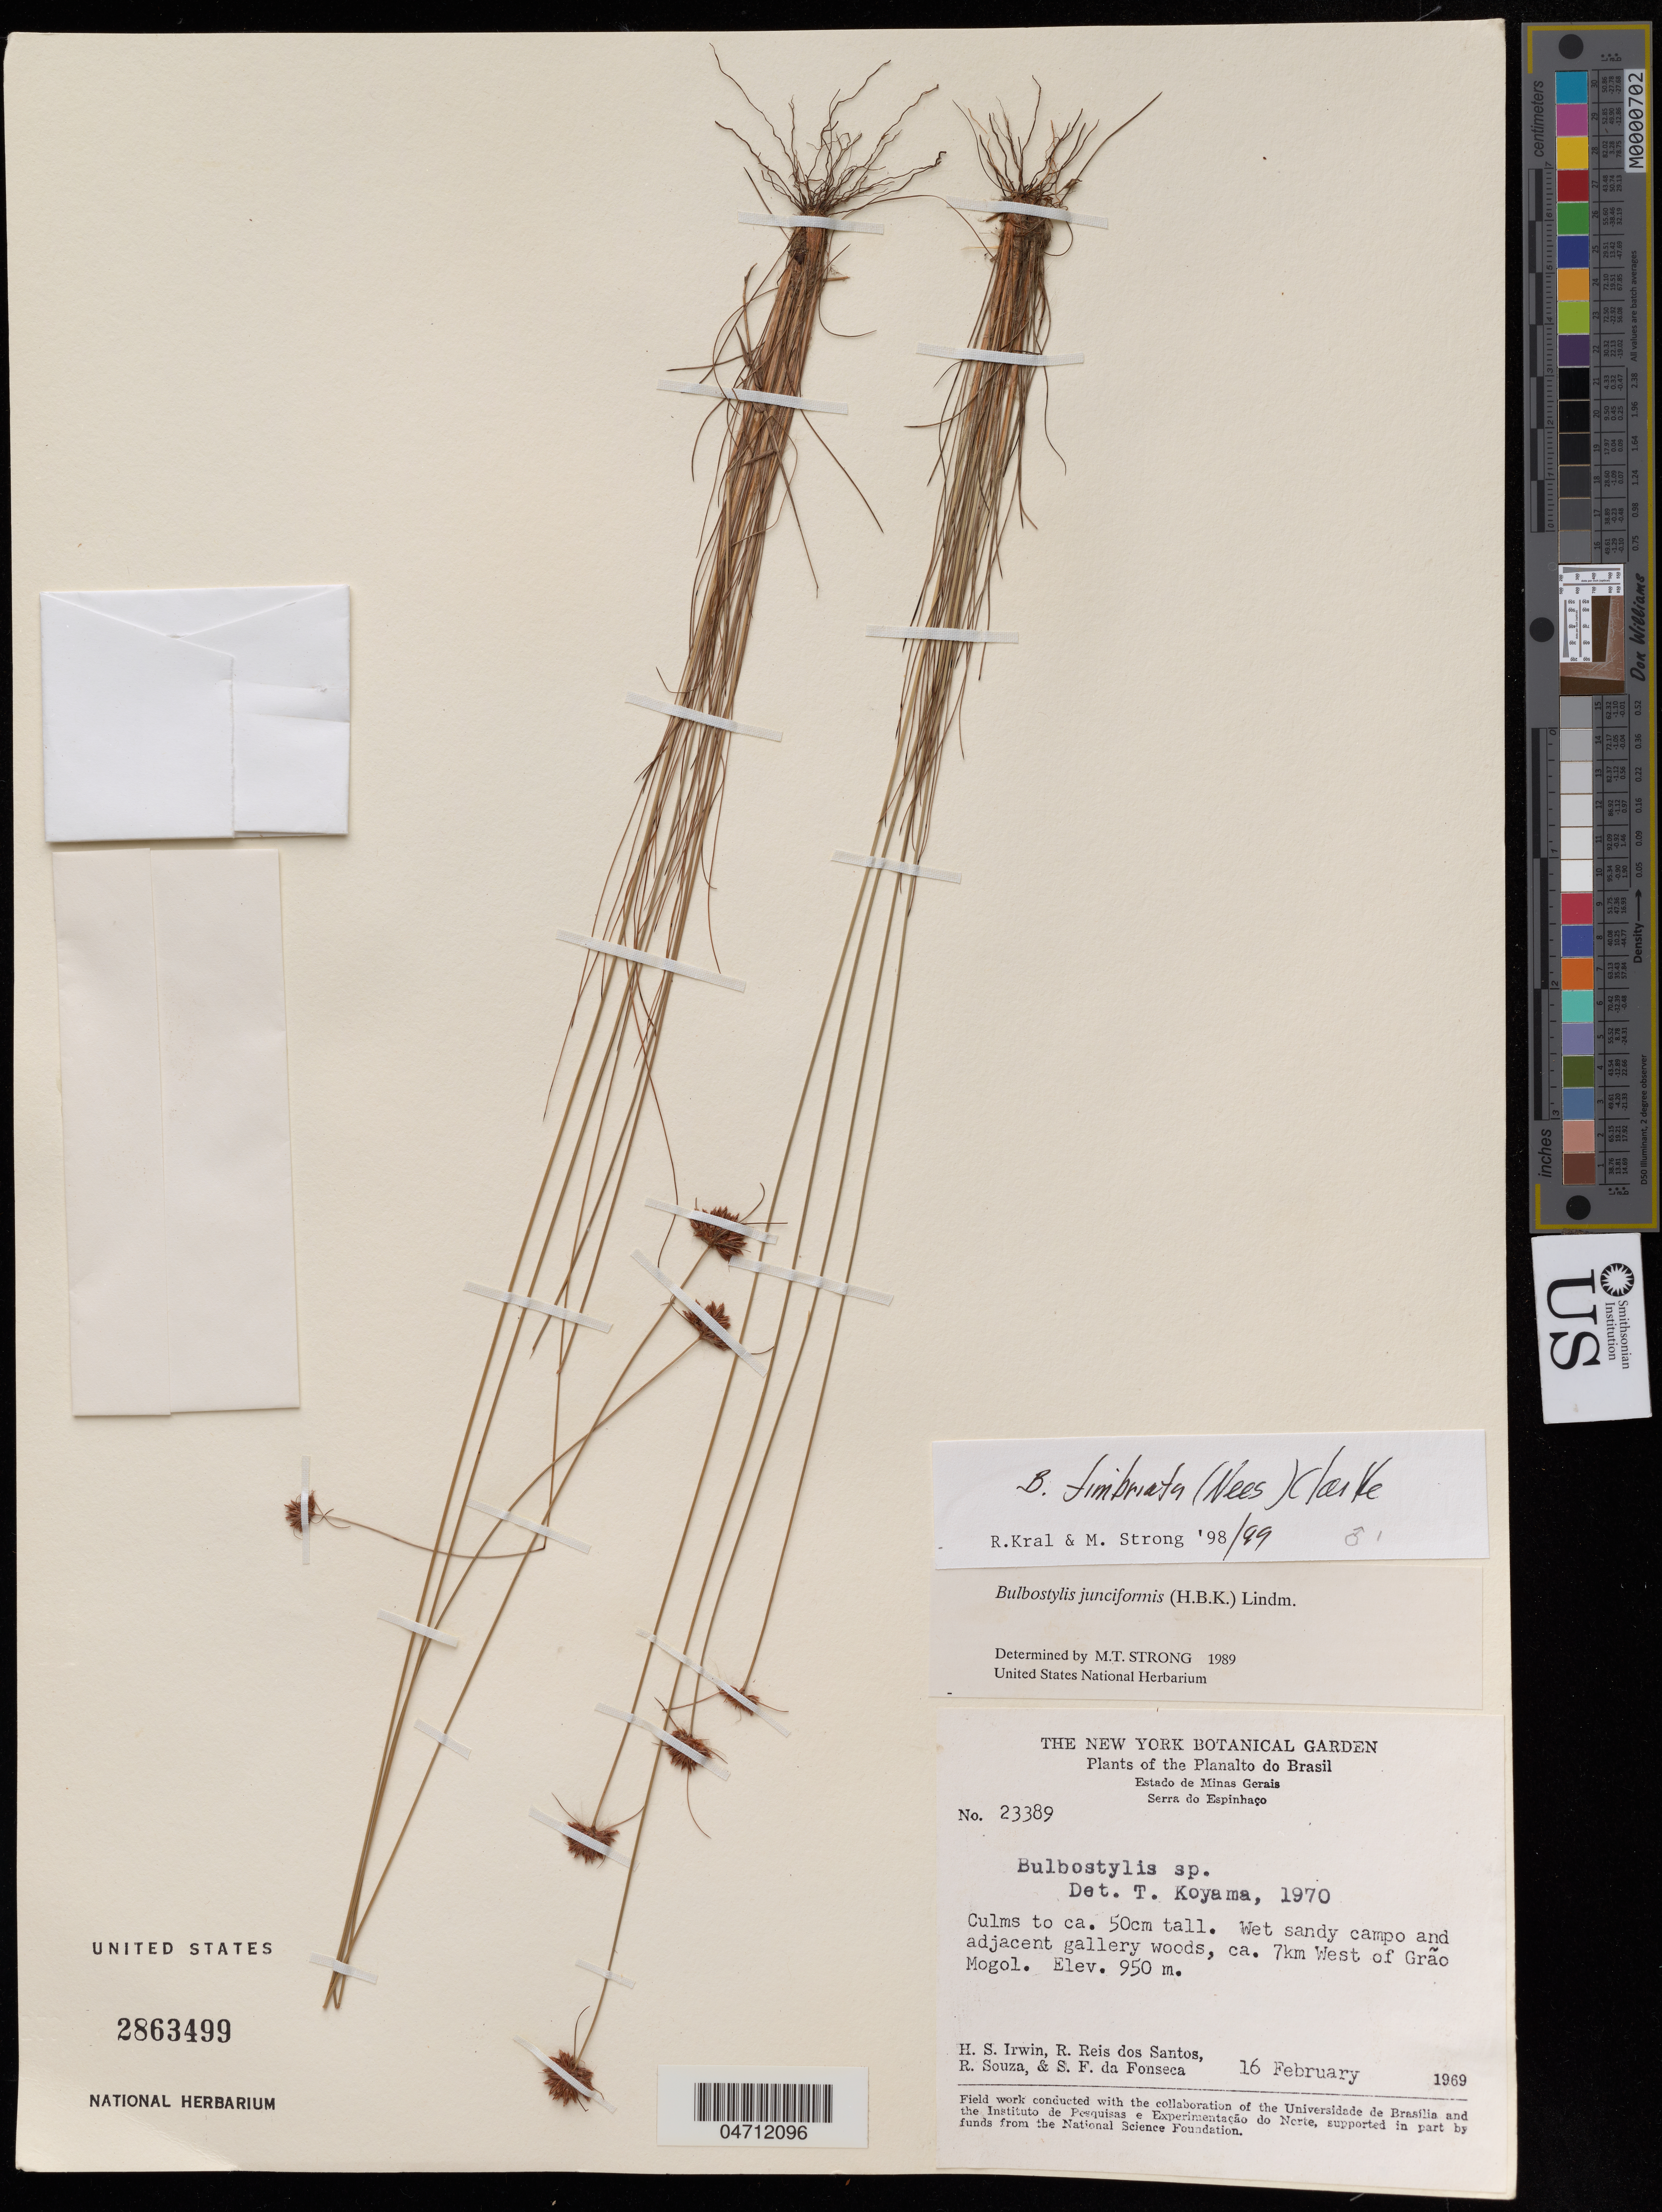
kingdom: Plantae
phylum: Tracheophyta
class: Liliopsida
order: Poales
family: Cyperaceae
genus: Bulbostylis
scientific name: Bulbostylis fimbriata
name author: (Nees) C.B. Clarke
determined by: Kral, R.; Strong, M. T.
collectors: H. Irwin, R. G. P. Santos, R. Souza & S. F. Fonsêca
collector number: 23389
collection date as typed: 16 Feb 1969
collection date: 1969-02-16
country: Brazil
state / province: Minas Gerais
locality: Ca 7 km w of Grao Mogol; Serra do Espinhaco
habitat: Wet sandy campo and adjacent gallery woods.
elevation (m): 950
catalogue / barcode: US 2863499